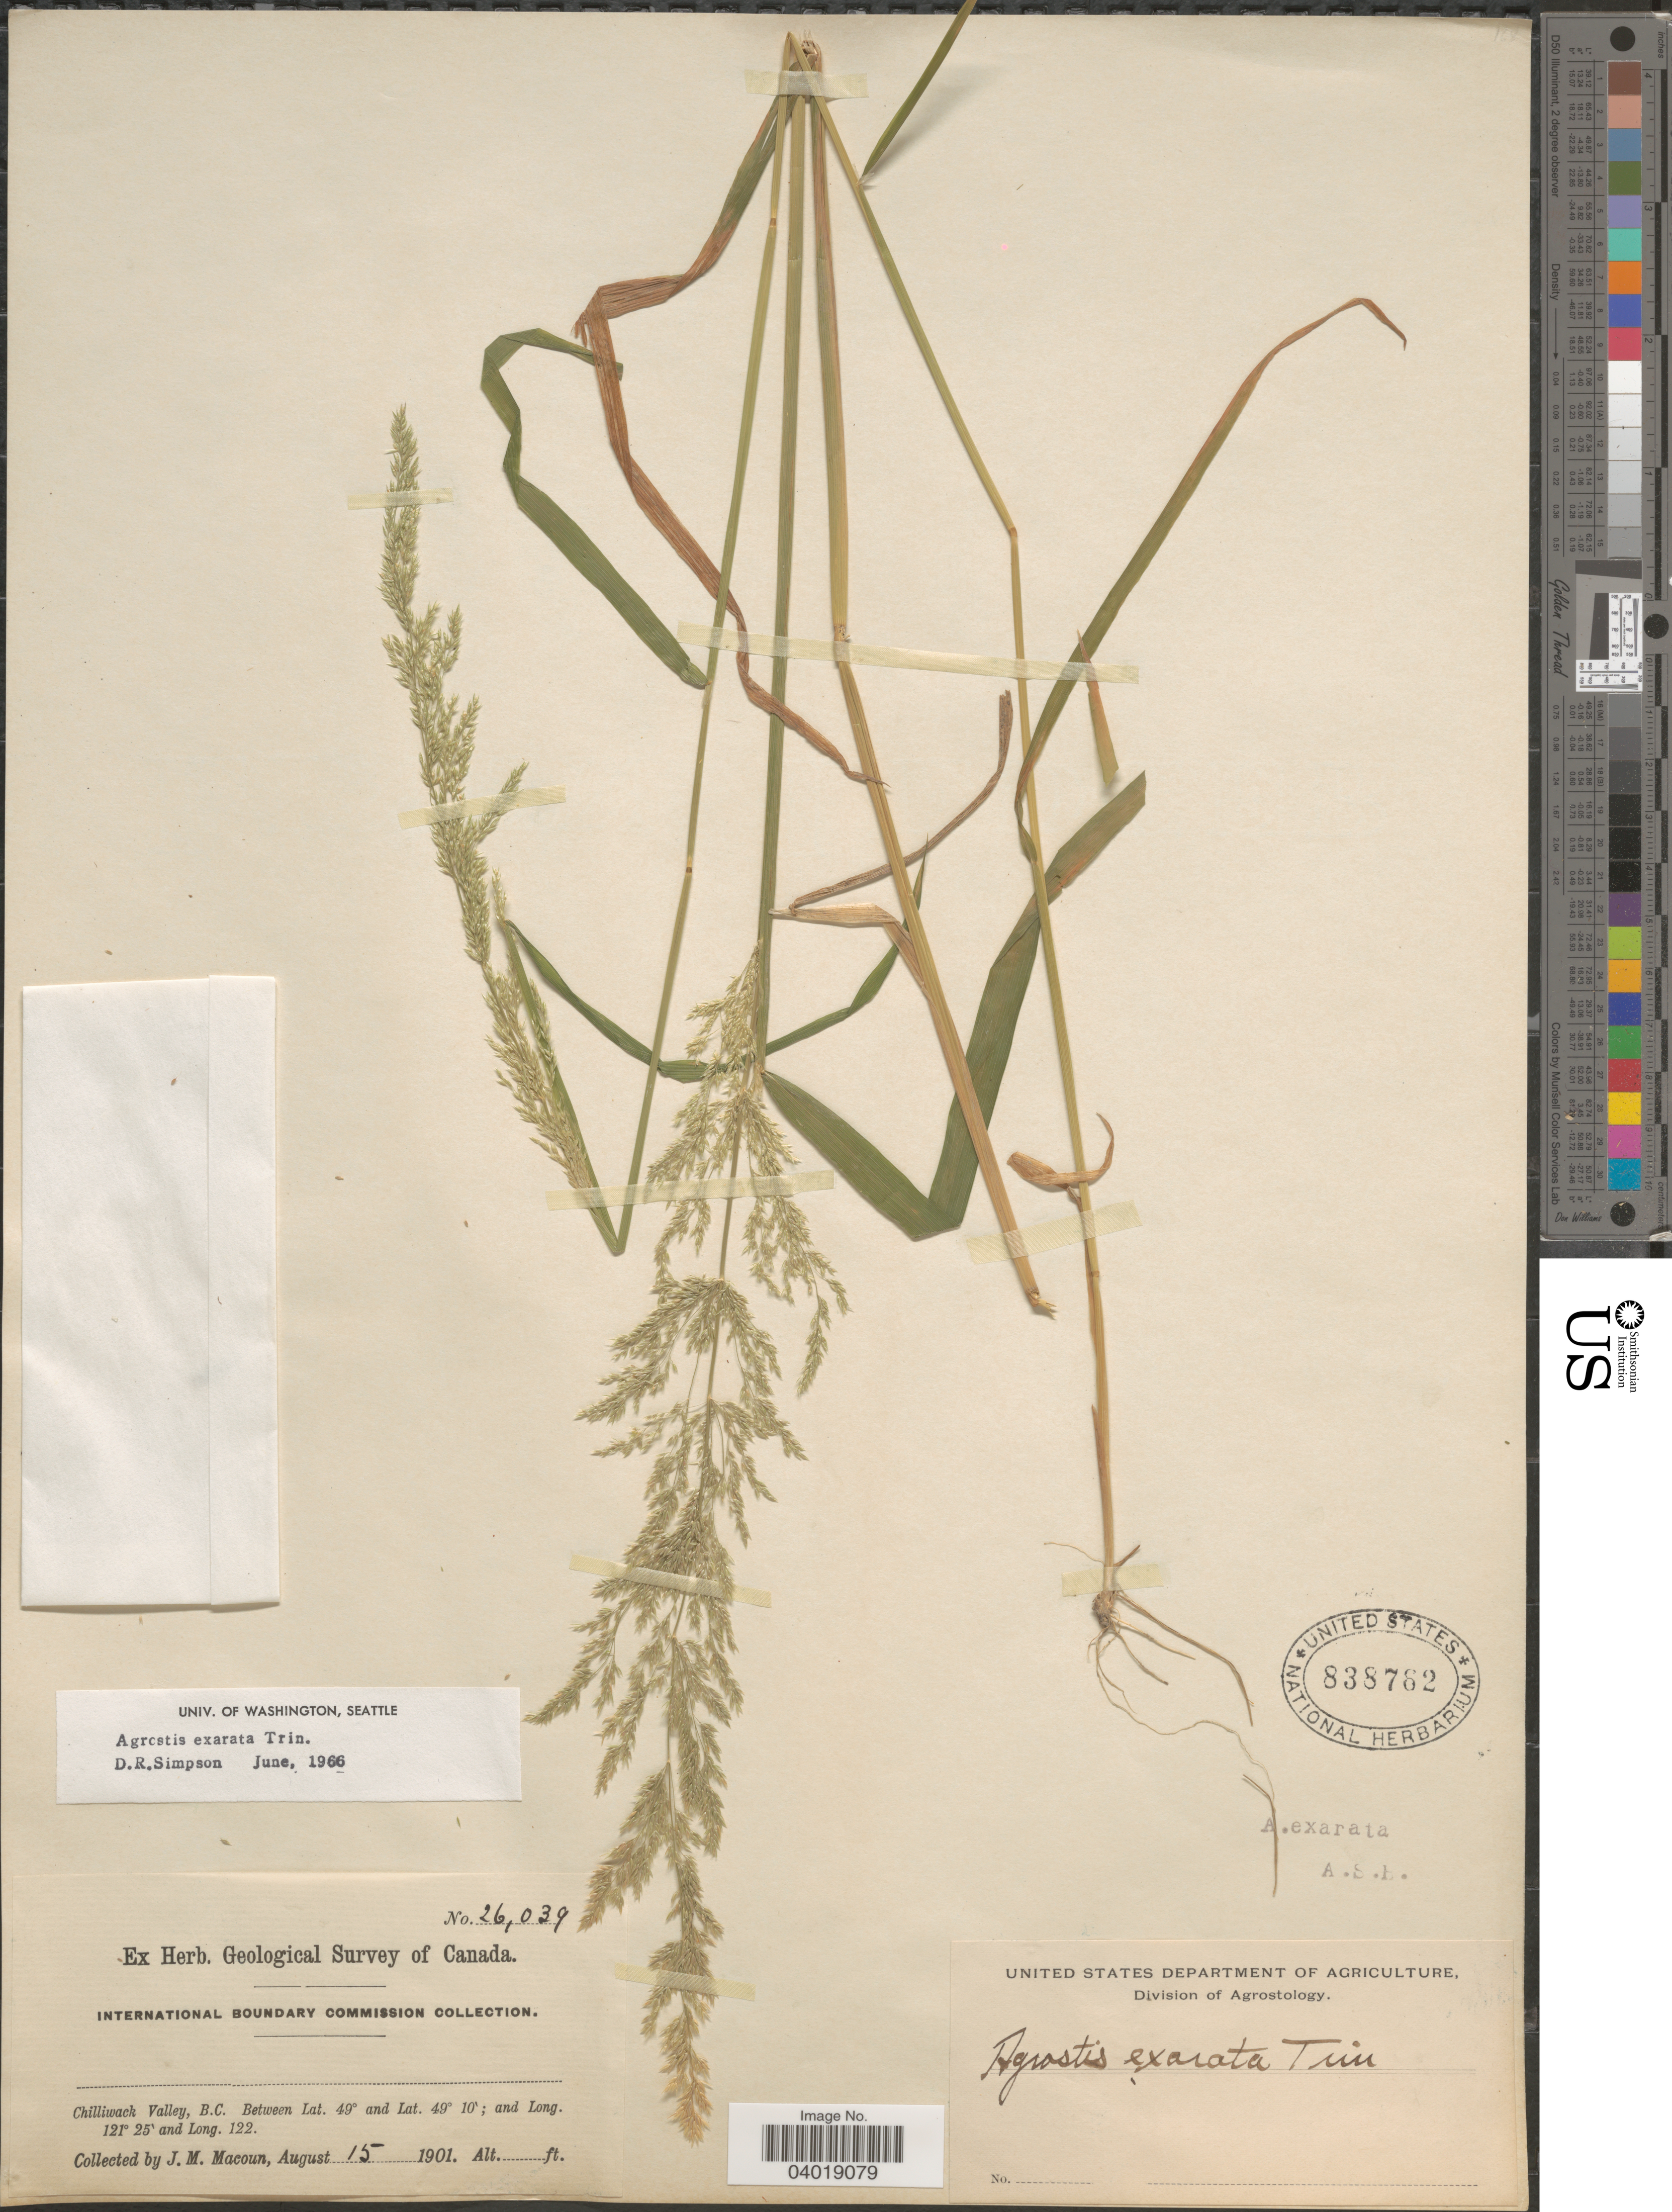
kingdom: Plantae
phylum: Tracheophyta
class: Liliopsida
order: Poales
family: Poaceae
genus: Agrostis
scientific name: Agrostis exarata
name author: Trin.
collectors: J. M. Macoun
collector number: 26039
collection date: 1901-08-15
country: Canada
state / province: British Columbia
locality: Chilliwack Valley.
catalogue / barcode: US 838762